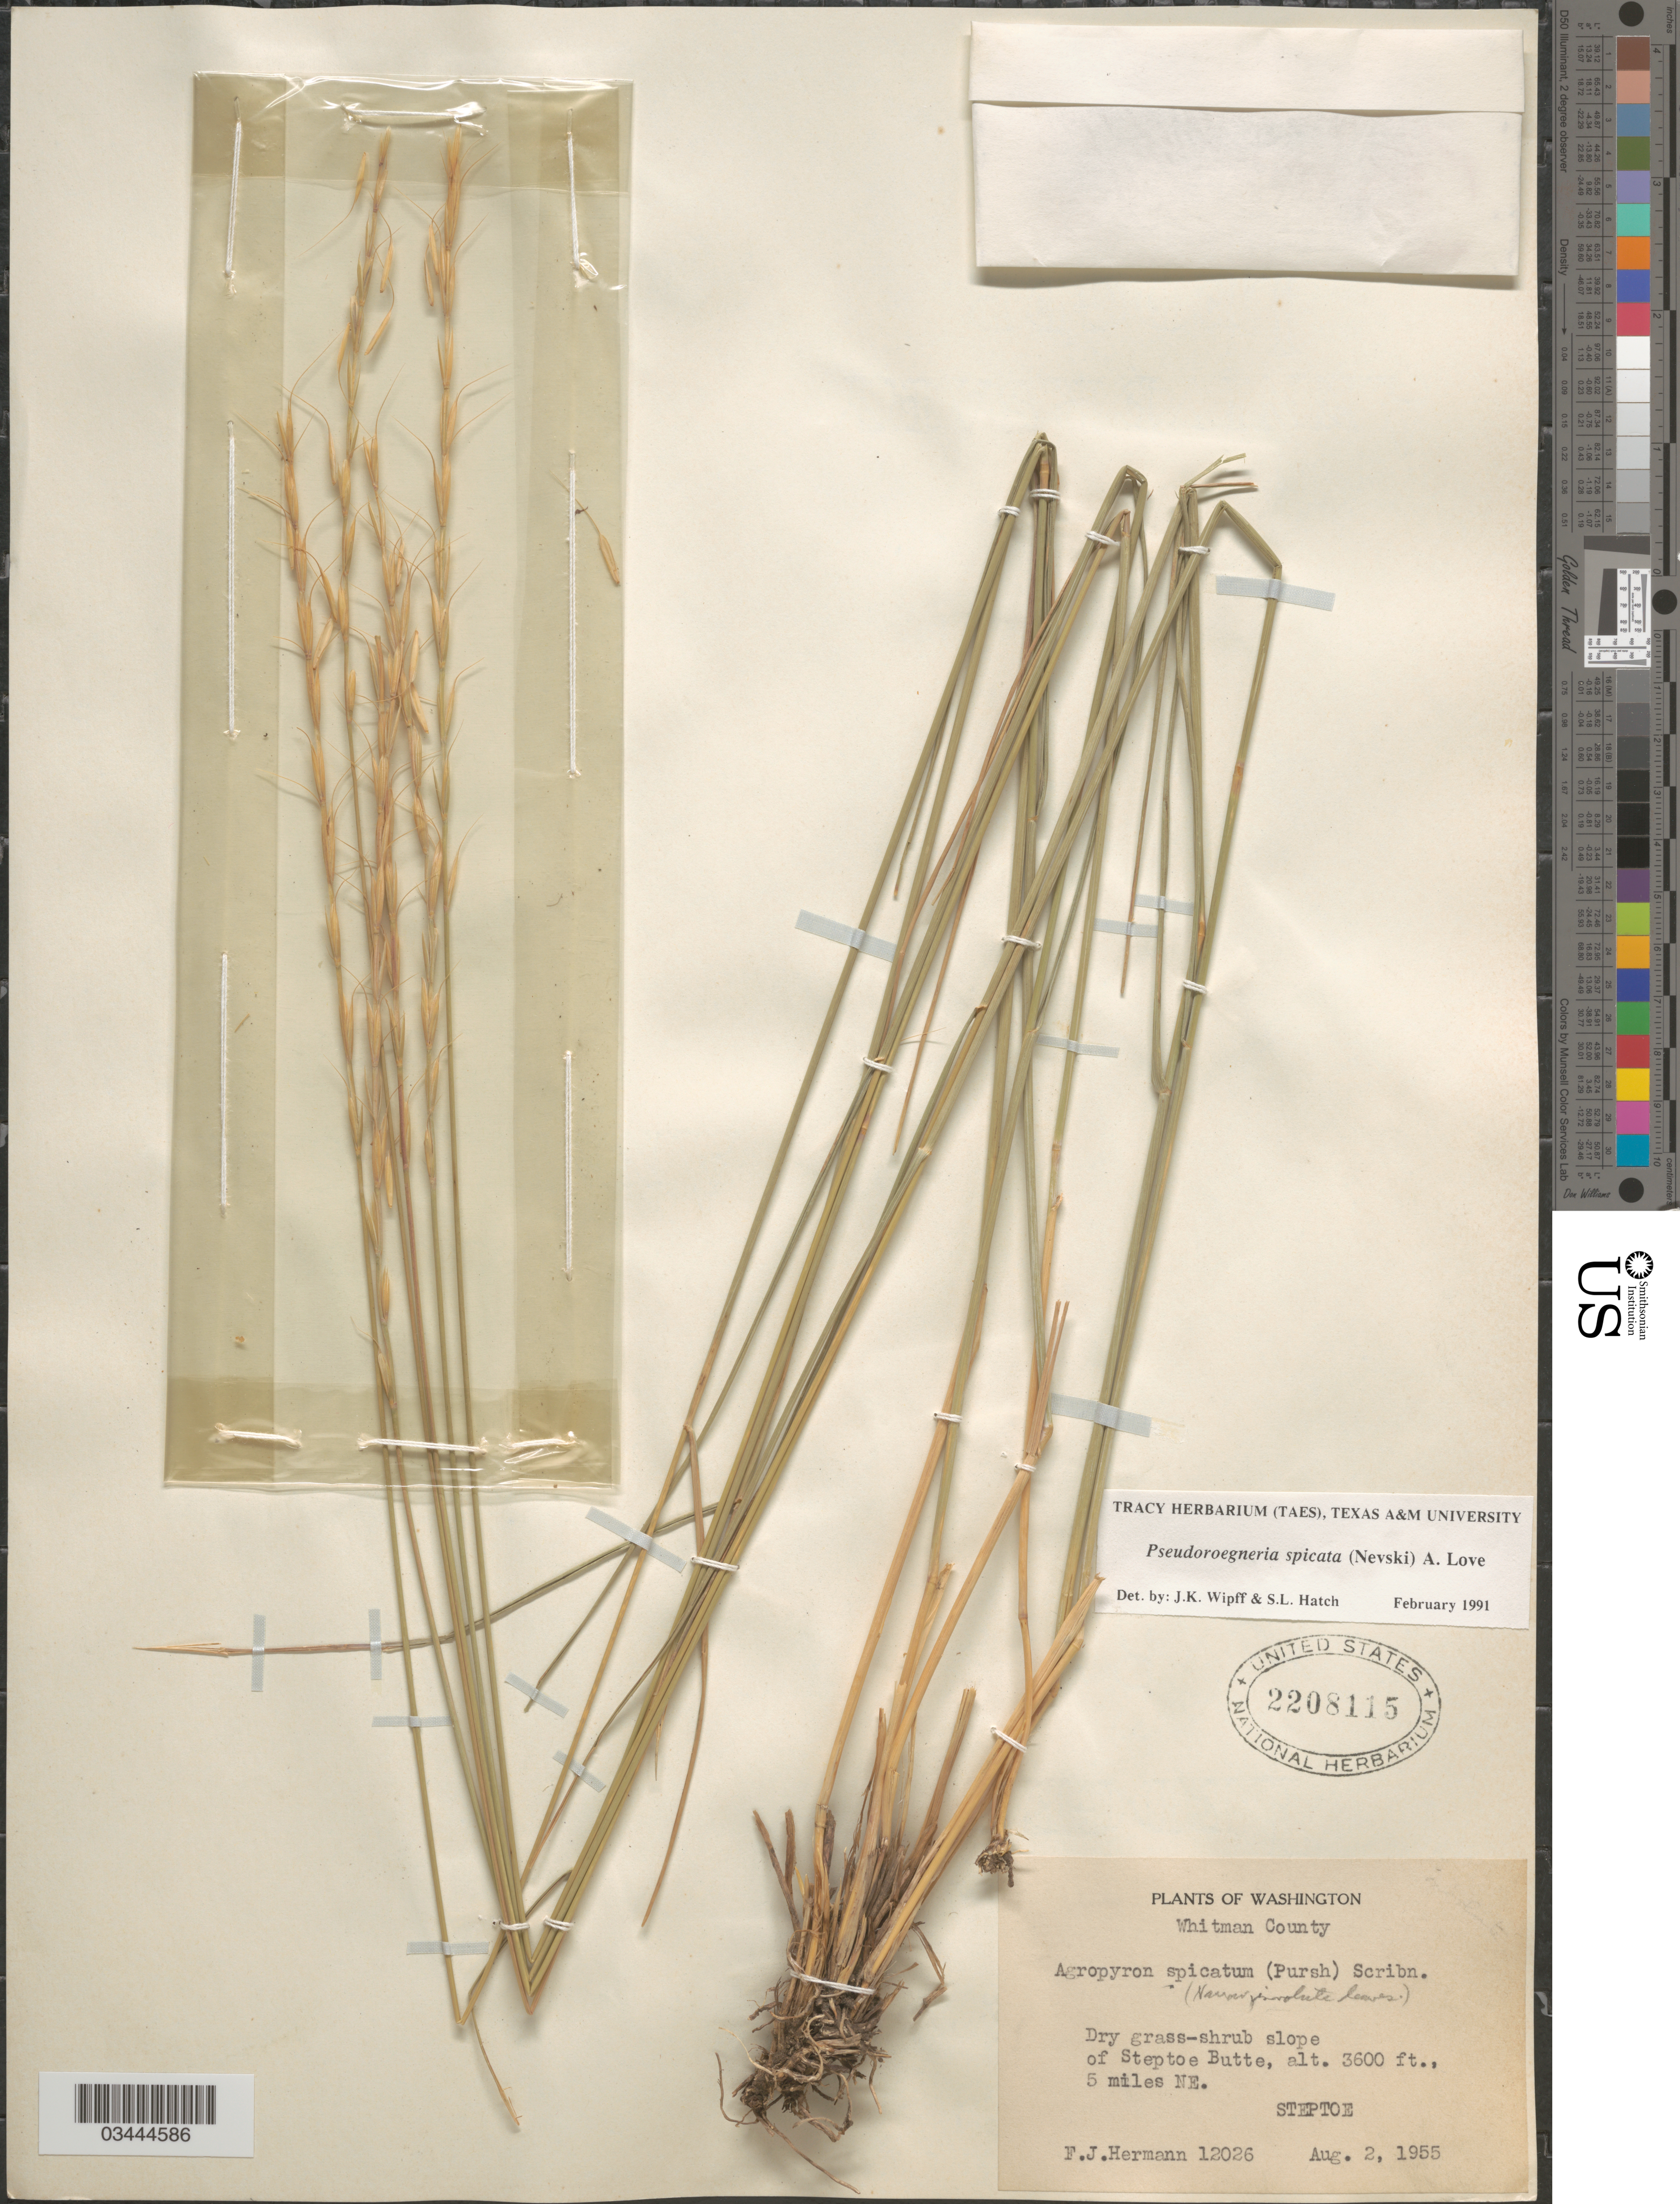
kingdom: Plantae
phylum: Tracheophyta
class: Liliopsida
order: Poales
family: Poaceae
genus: Pseudoroegneria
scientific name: Pseudoroegneria spicata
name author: (Pursh) Á. Löve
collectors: F. J. Hermann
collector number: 12026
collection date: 1955-08-02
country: United States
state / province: Washington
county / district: Whitman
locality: Whitman County. Dry grass-shrub slope of Steptoe Butte, 5 miles NE. Steptoe.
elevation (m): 1097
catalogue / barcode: US 2208115